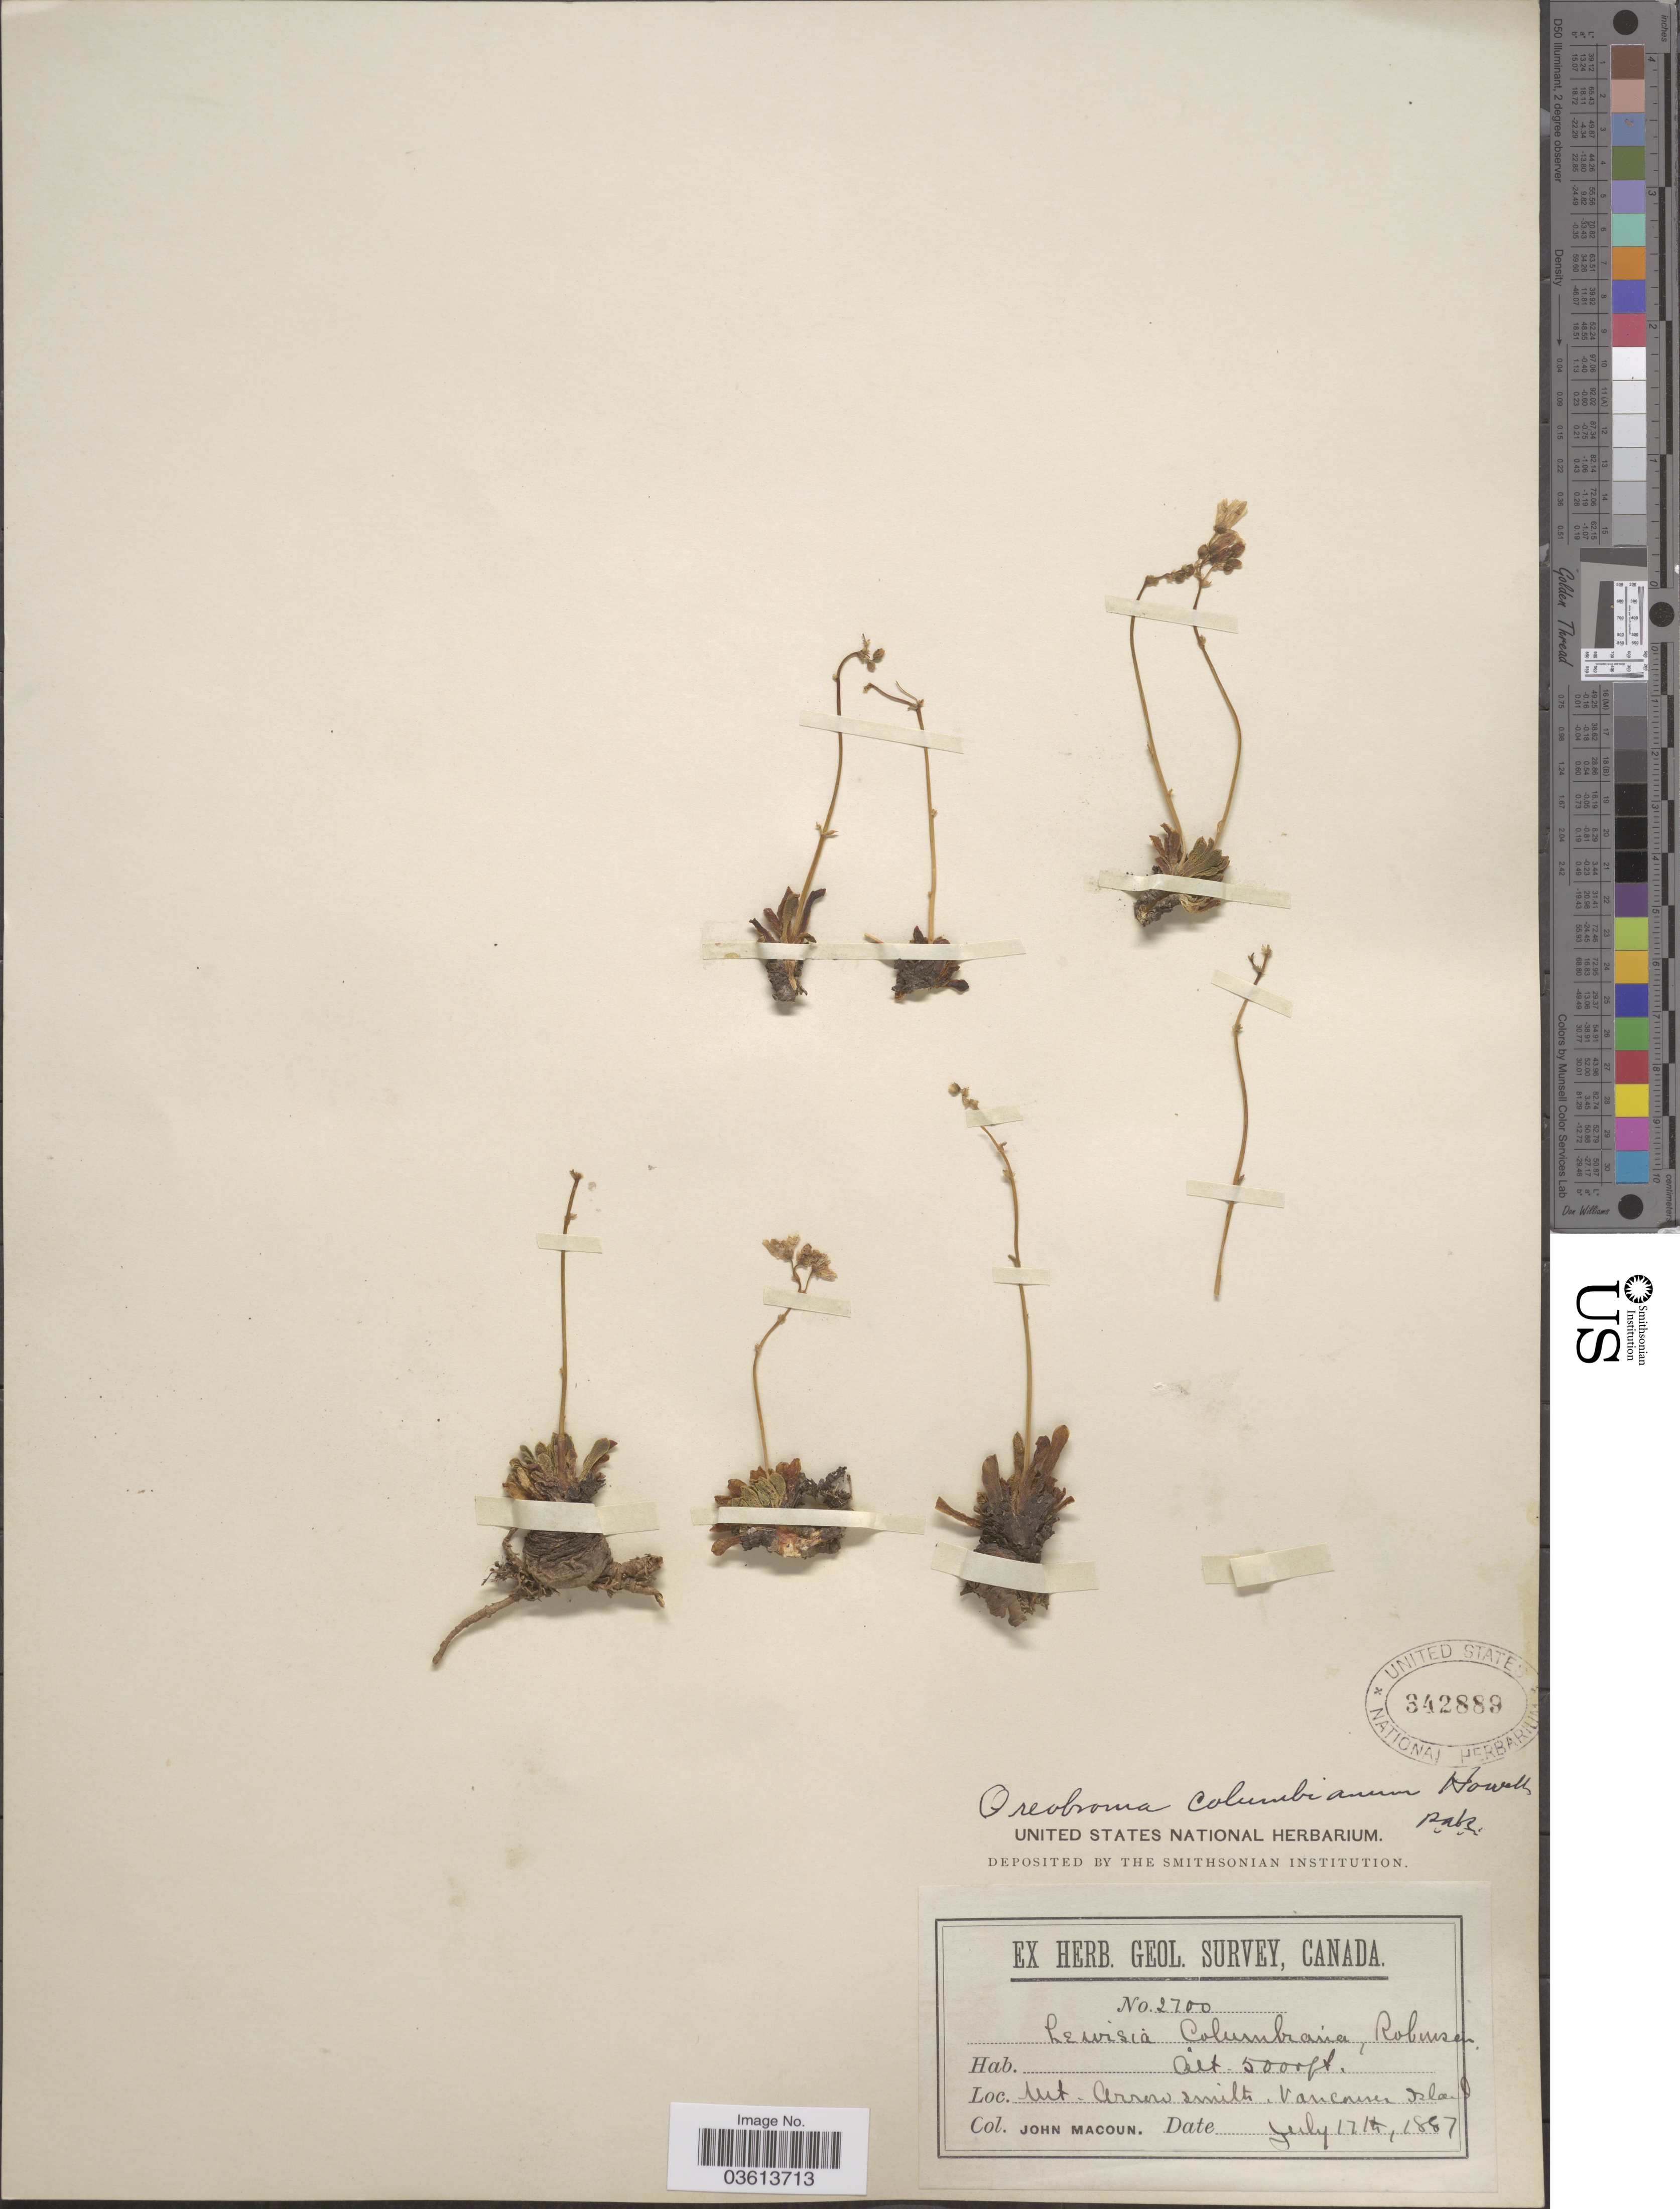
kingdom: Plantae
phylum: Tracheophyta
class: Magnoliopsida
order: Caryophyllales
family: Montiaceae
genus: Lewisia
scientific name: Lewisia columbiana var. rupicola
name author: (English) C.L. Hitchc.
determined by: Strong, Mark T., (BOT), Smithsonian Institution - National Museum of Natural History (UNITED STATES)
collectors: J. Macoun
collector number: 2700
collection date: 1887-07-17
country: Canada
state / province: British Columbia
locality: Mt. Arrowsmith. Vancouver Island.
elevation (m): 1524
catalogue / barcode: US 342889